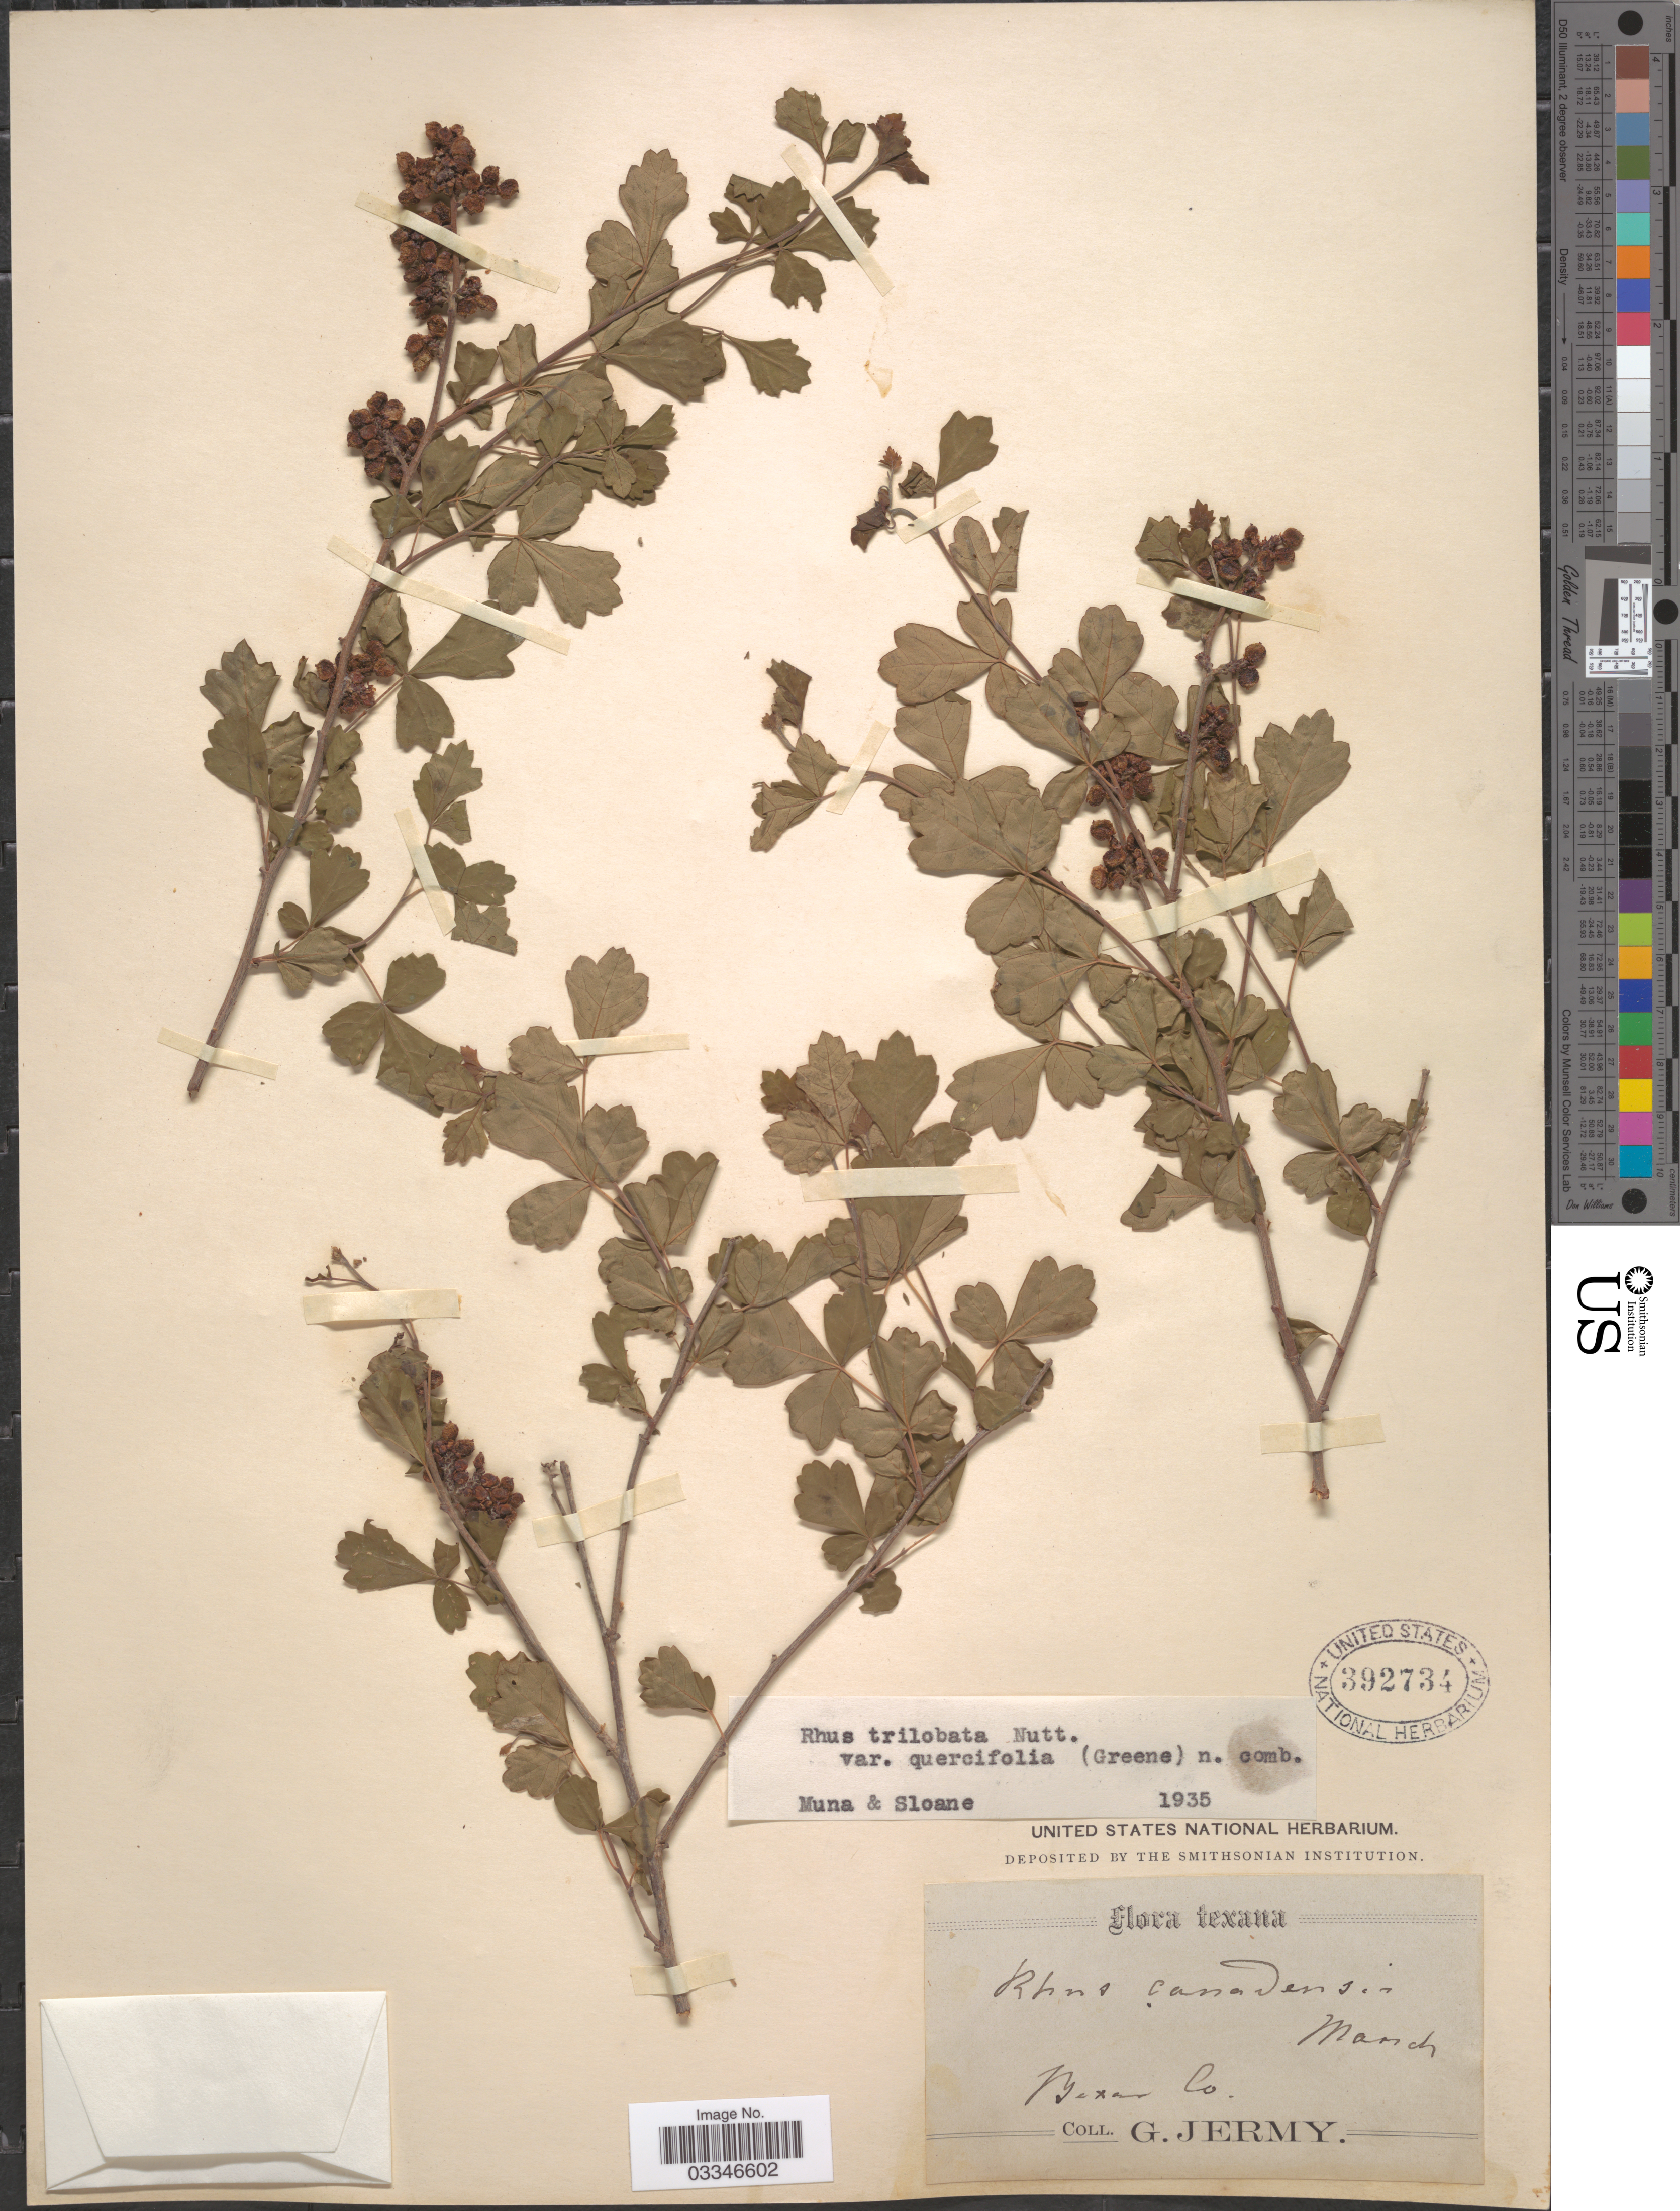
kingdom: Plantae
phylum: Tracheophyta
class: Magnoliopsida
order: Sapindales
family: Anacardiaceae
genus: Rhus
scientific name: Rhus trilobata var. quercifolia (Greene) Munz & Sloane ined.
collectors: G. Jermy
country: United States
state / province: Texas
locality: Bexar Co.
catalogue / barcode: US 392734